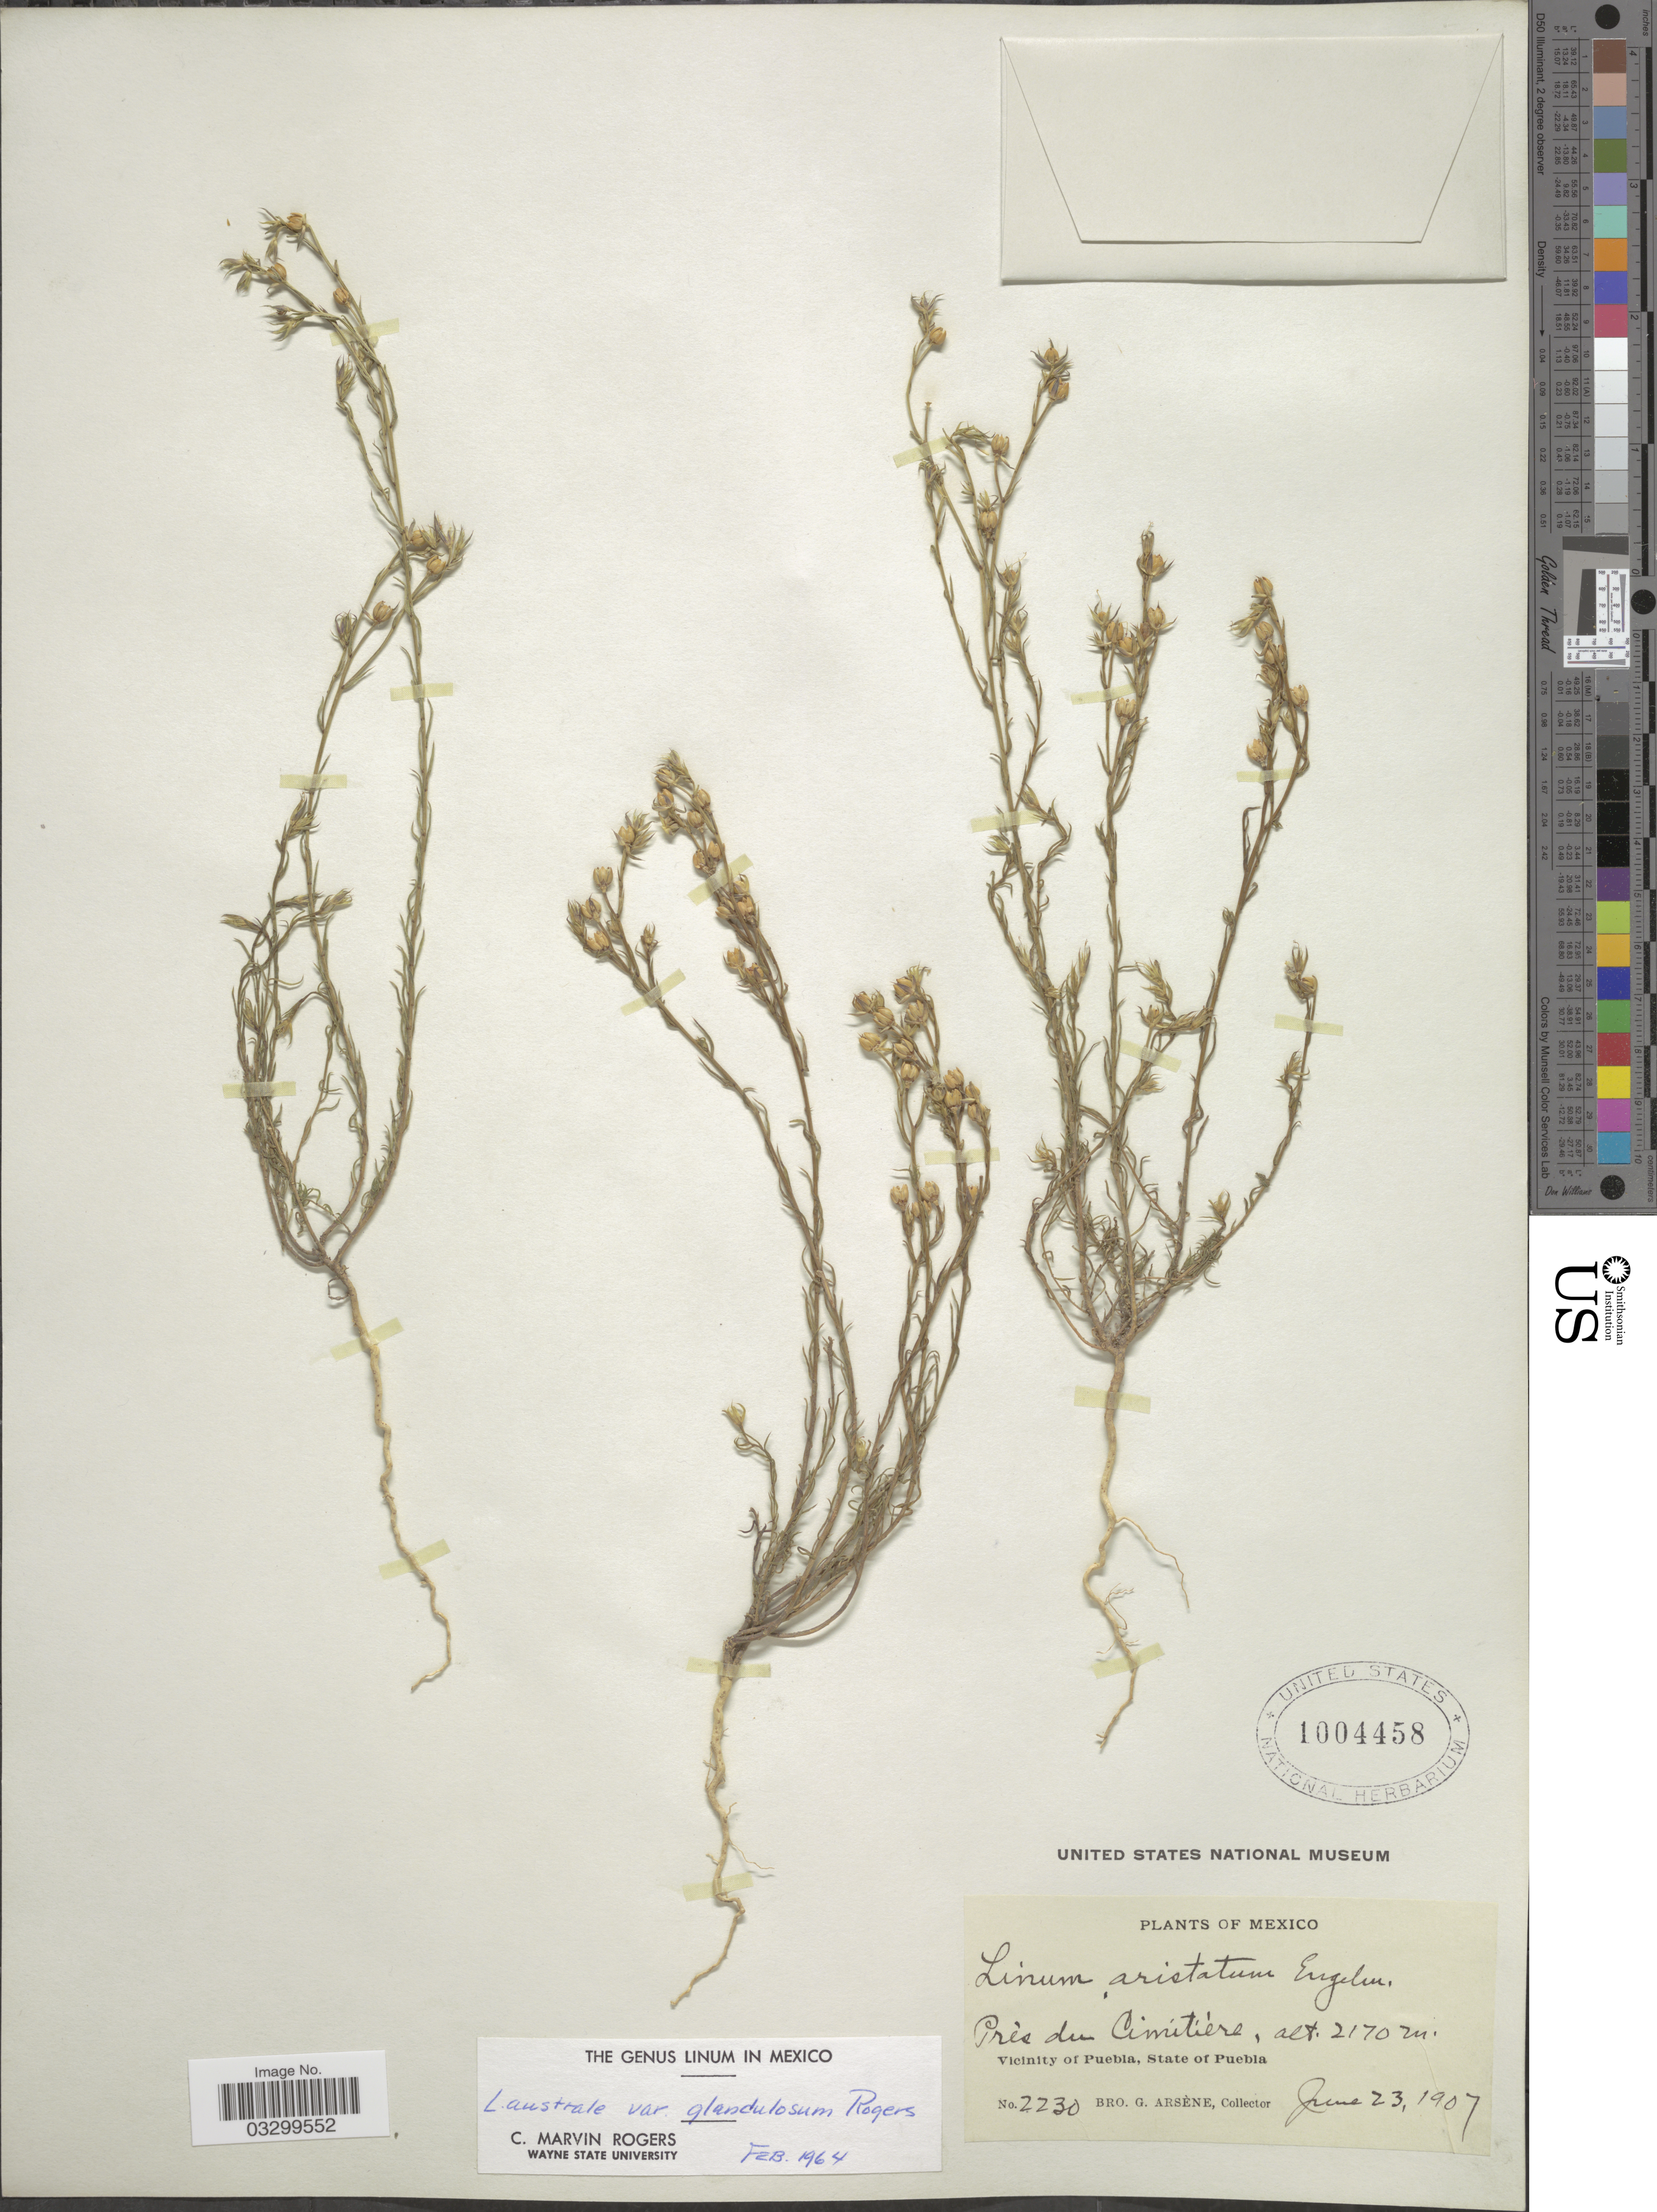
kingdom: Plantae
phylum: Tracheophyta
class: Magnoliopsida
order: Malpighiales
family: Linaceae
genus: Linum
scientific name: Linum australe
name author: A. Heller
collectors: Bro. G. Arsène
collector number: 2230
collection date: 1907-06-23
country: Mexico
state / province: Puebla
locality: Prés du Cimítière. Vicinity of Puebla.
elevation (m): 2170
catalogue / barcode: US 1004458